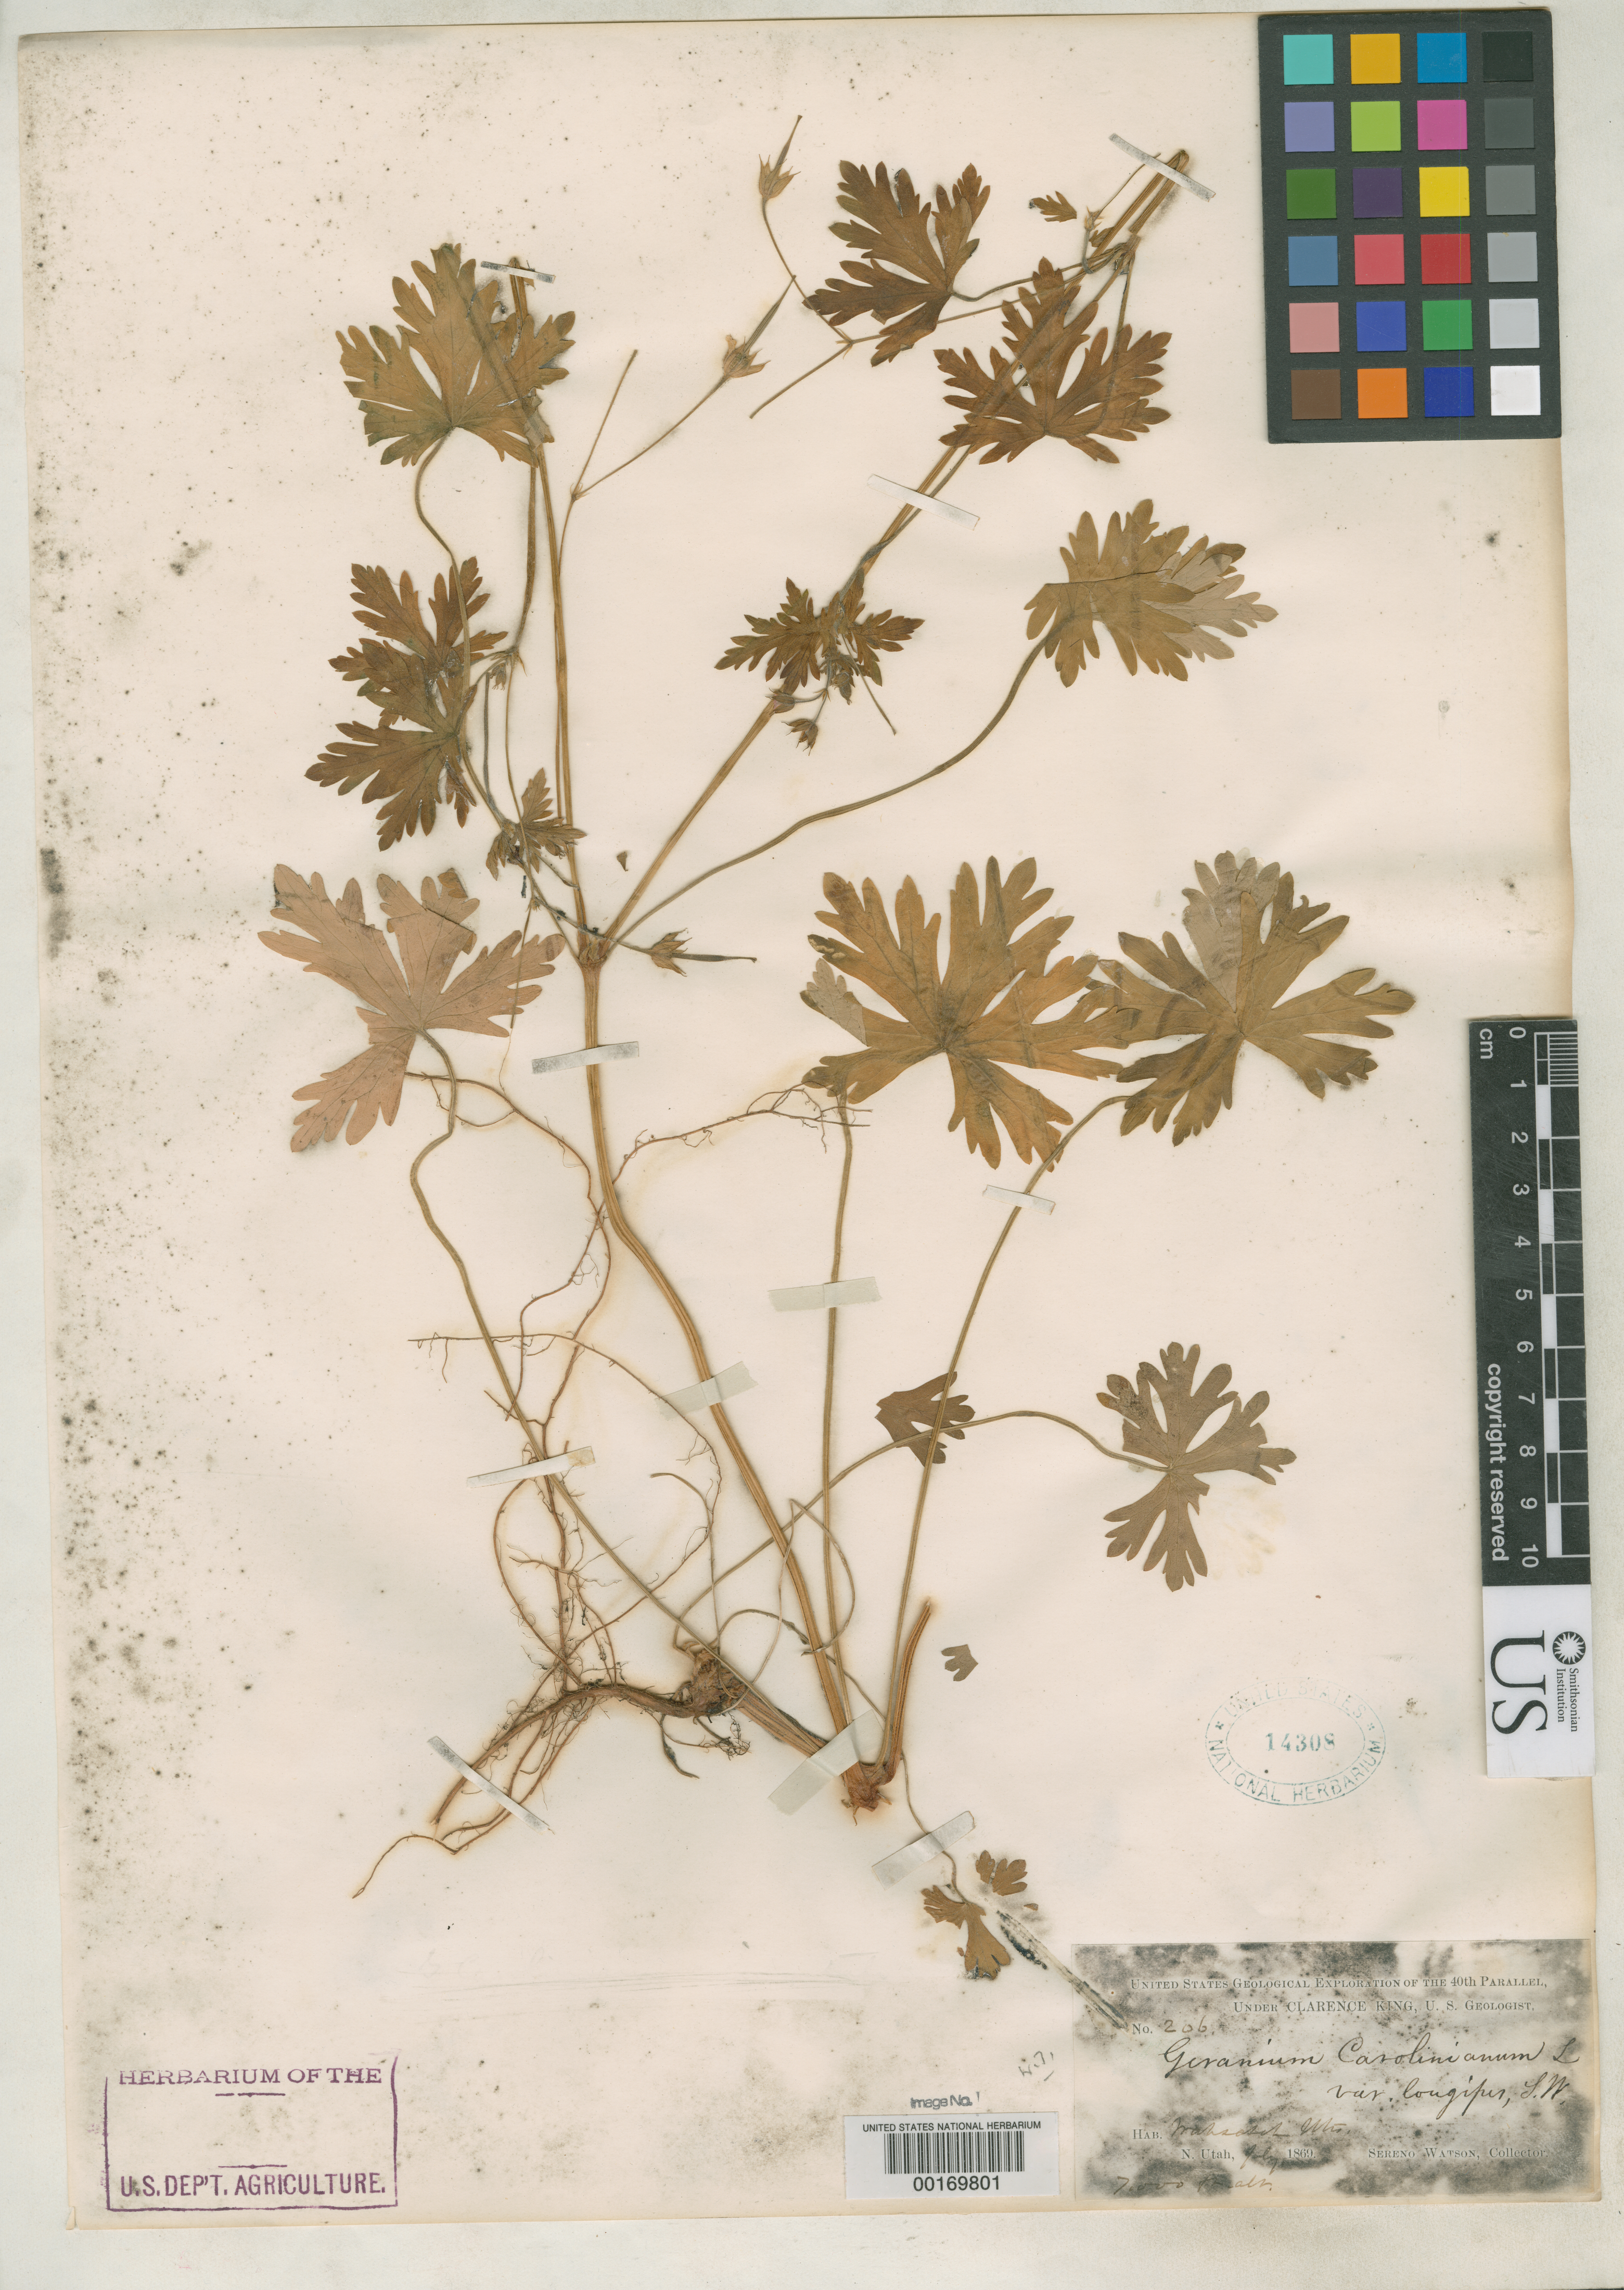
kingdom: Plantae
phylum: Tracheophyta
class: Magnoliopsida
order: Geraniales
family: Geraniaceae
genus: Geranium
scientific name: Geranium carolinianum var. longipes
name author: S. Watson in C. King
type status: Syntype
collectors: S. Watson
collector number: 206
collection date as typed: Jul 1869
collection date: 1869-07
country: United States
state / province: Utah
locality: Wasatch Mountains.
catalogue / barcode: US 14308